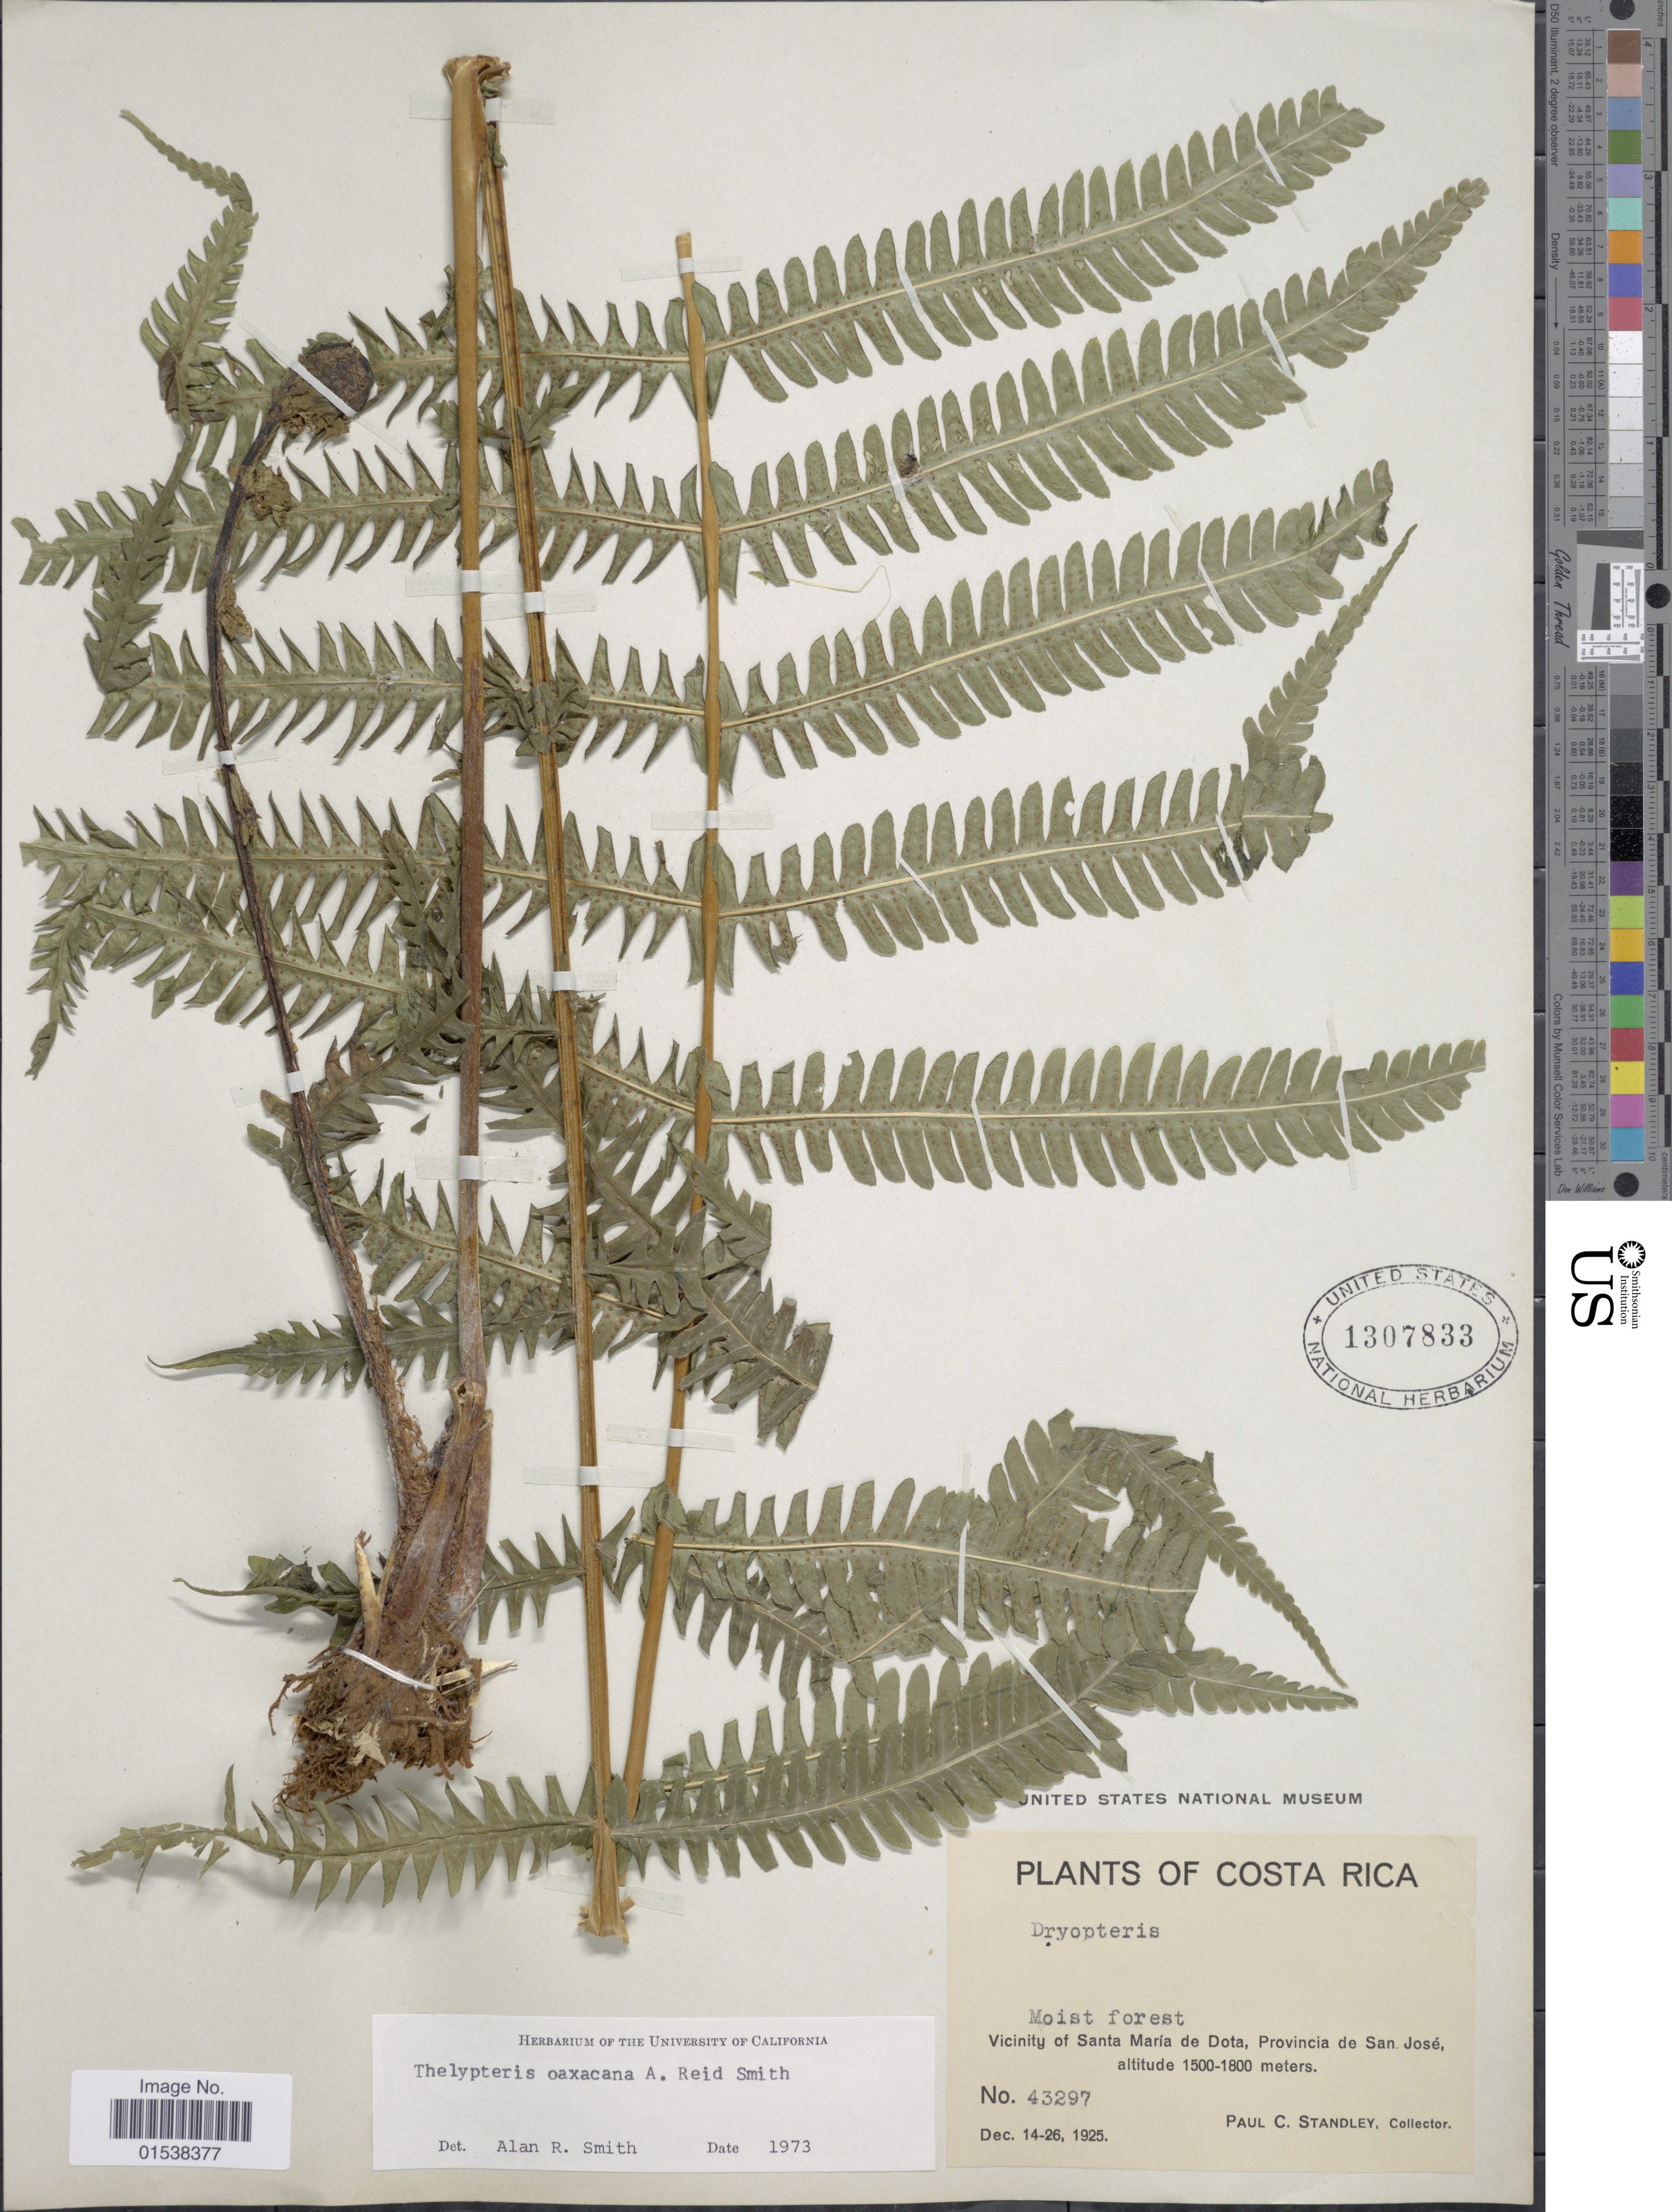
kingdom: Plantae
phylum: Tracheophyta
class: Polypodiopsida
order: Polypodiales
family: Thelypteridaceae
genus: Amauropelta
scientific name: Amauropelta oaxacana (A.R. Sm.) comb. nov., ined 2015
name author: (A.R. Sm.)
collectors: P. C. Standley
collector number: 43297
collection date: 1925-12-14/1925-12-26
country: Costa Rica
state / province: San José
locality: Vicinity of Santa Maria de Dota, Provincia de San Jose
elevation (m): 1500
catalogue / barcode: US 1307833